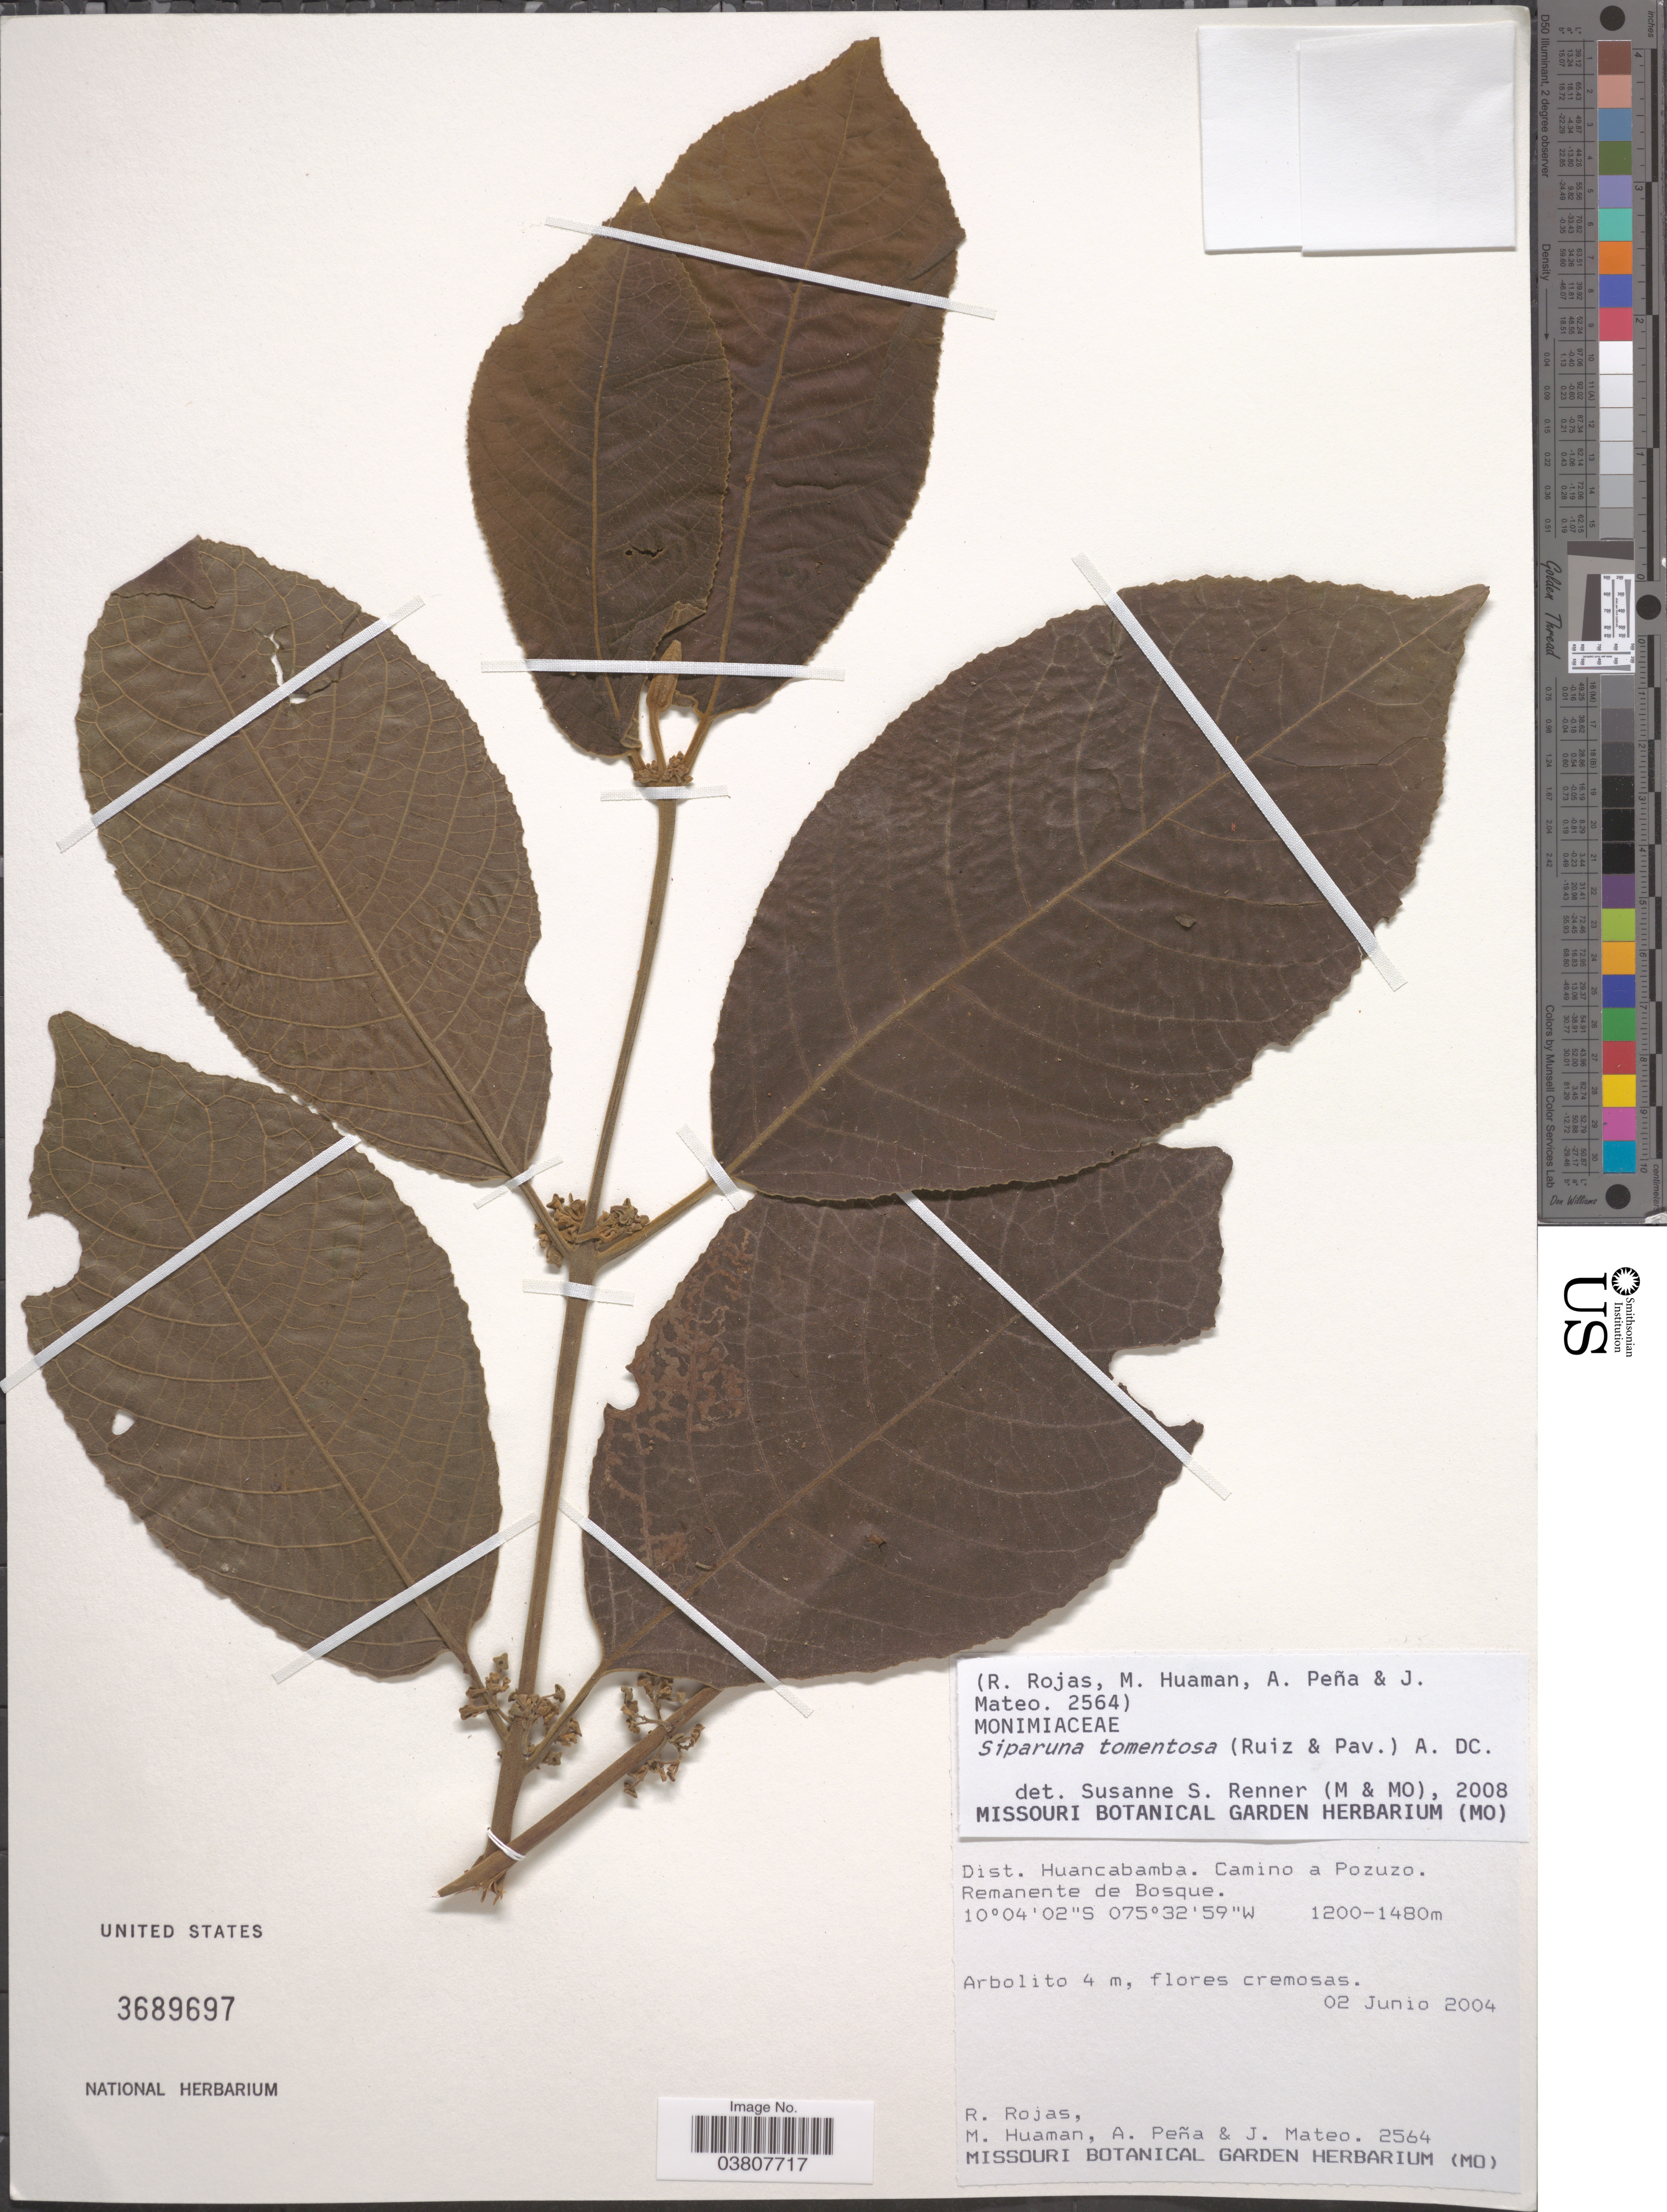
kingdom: Plantae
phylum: Tracheophyta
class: Magnoliopsida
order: Laurales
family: Siparunaceae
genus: Siparuna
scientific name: Siparuna tomentosa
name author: Perkins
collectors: R. Rojas, M. Huamán, A. Peña & J. Mateo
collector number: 2564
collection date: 2004-06-02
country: Peru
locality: Dist. Huancabamba. Camino a Pozuzo.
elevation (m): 1200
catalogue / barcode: US 3689697